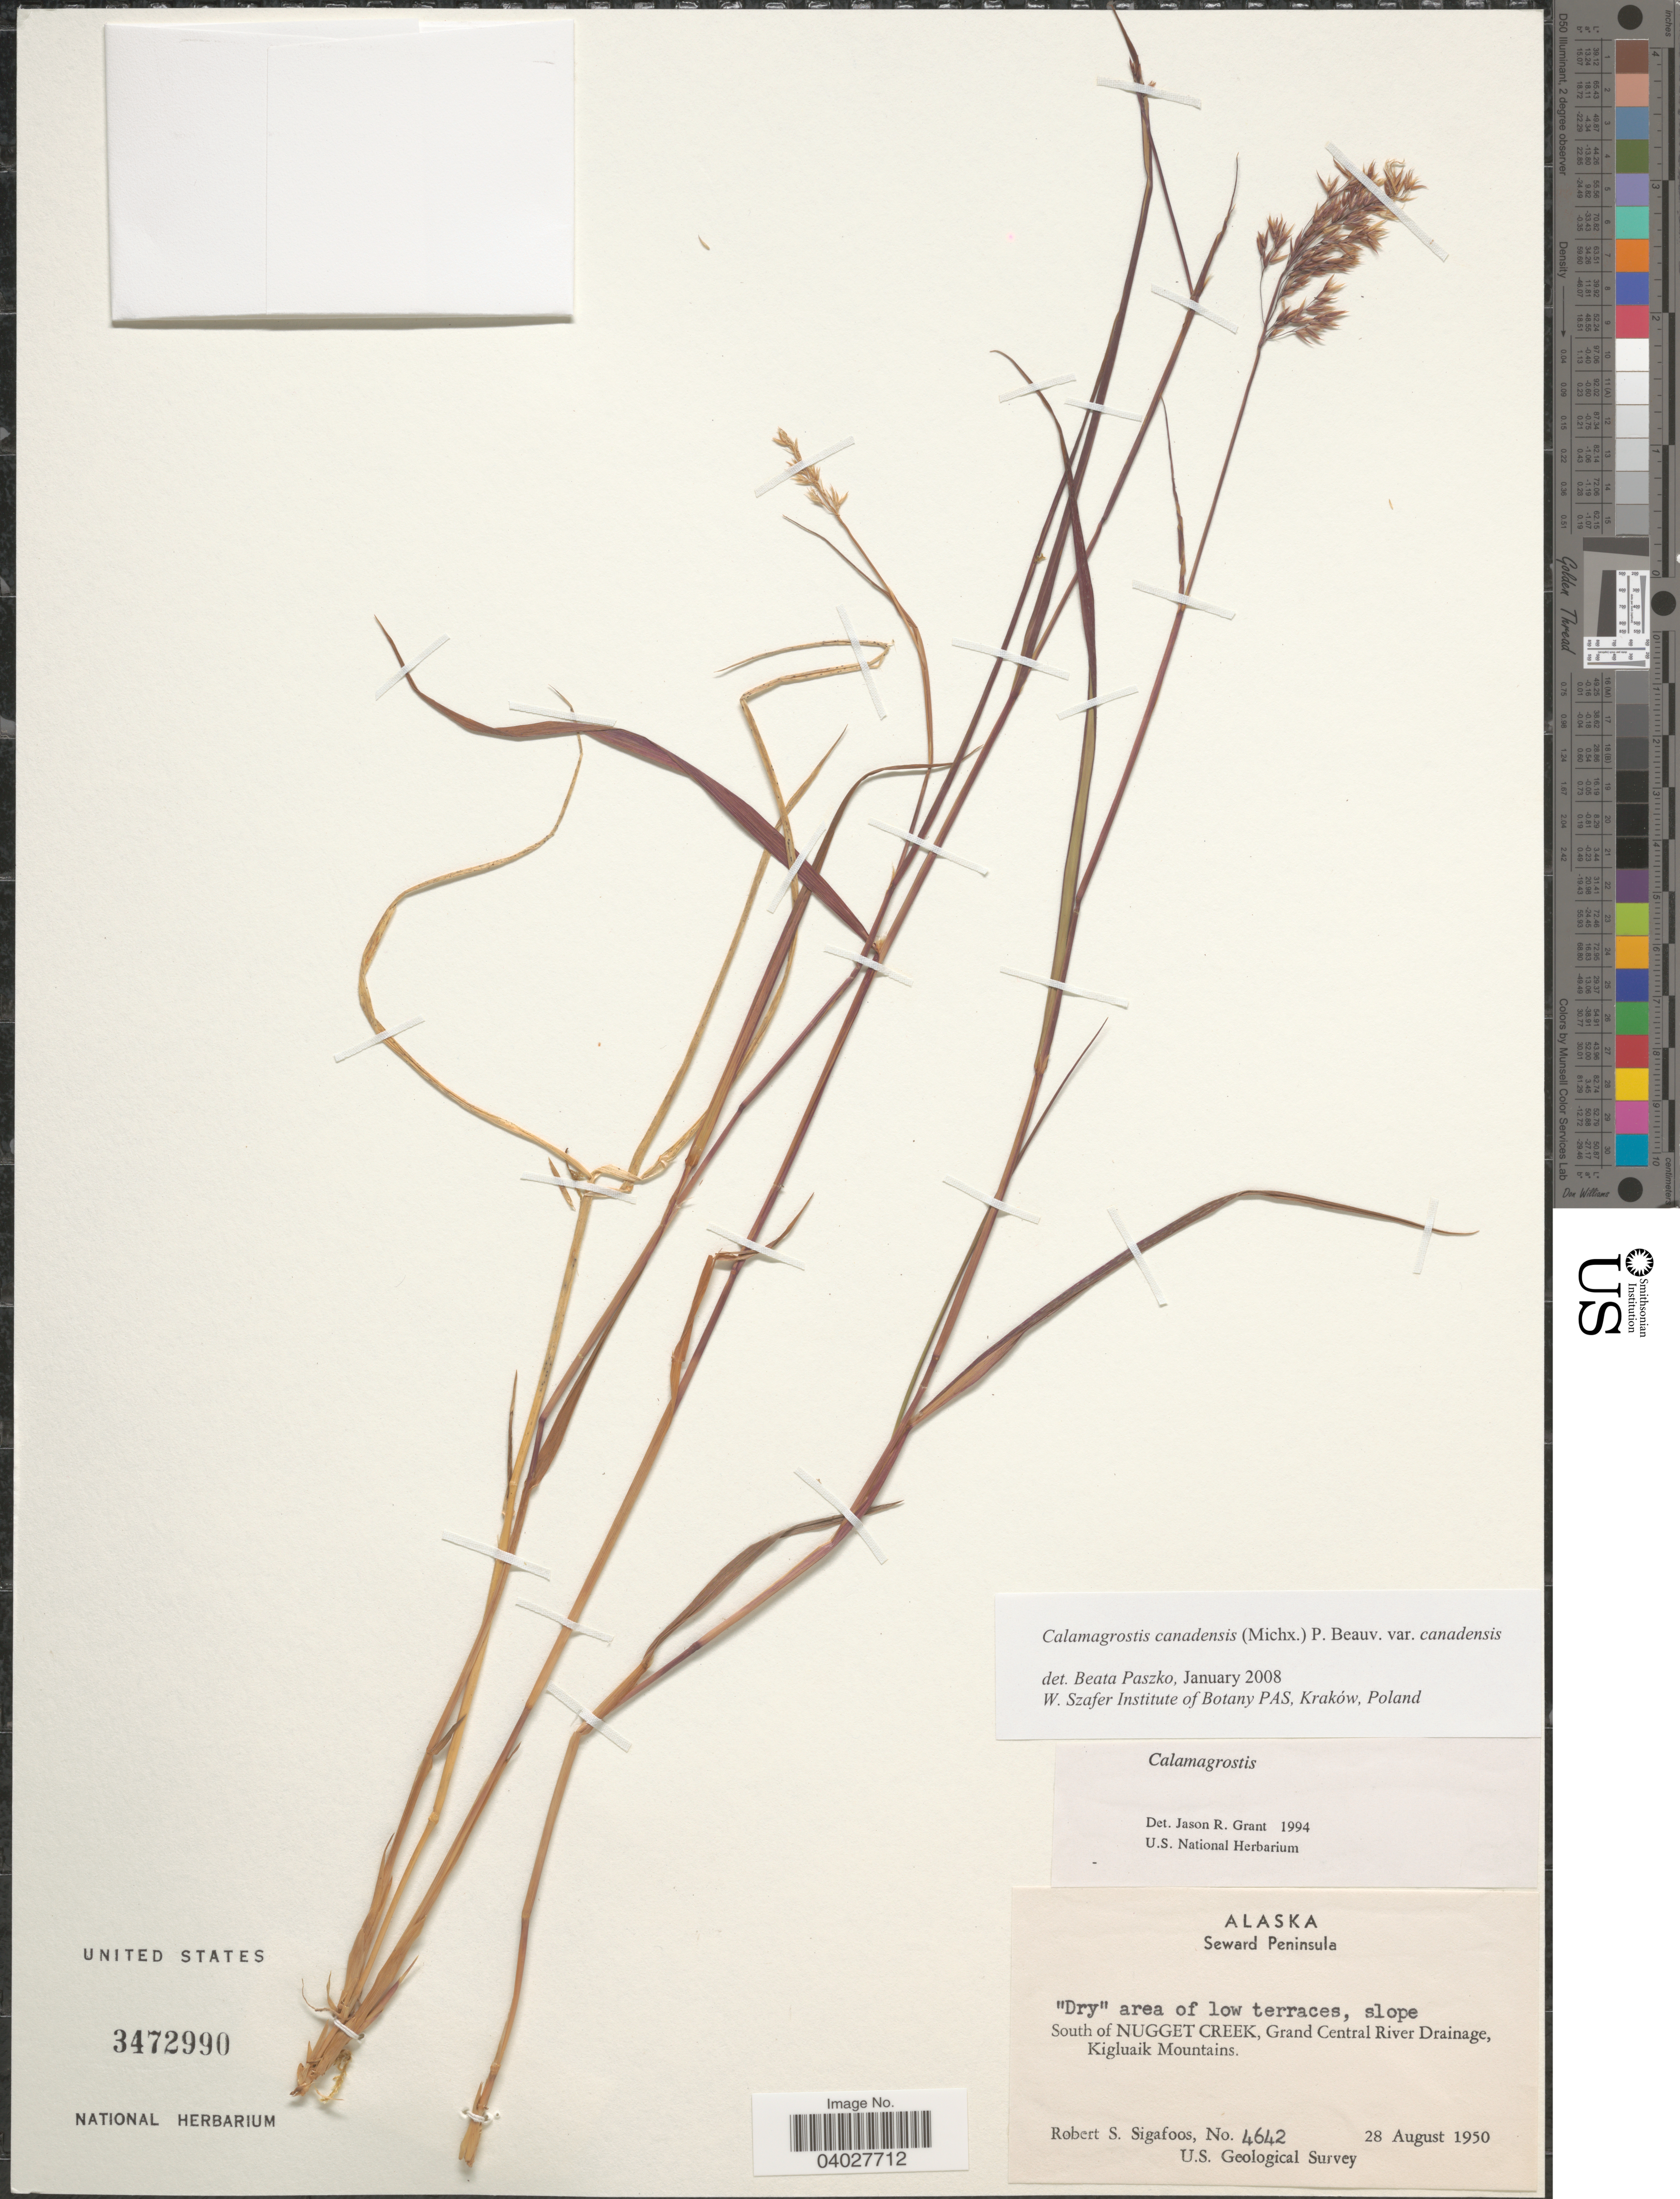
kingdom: Plantae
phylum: Tracheophyta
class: Liliopsida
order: Poales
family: Poaceae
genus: Calamagrostis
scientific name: Calamagrostis canadensis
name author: (Michx.) P. Beauv.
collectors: R. Sigafoos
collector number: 4642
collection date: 1950-08-28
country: United States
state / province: Alaska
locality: Seward Peninsula. "Dry" area of low terraces, slope. South of Nugget Creek, Grand Central River Drainage, Kigluaik Mountains.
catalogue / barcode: US 3472990